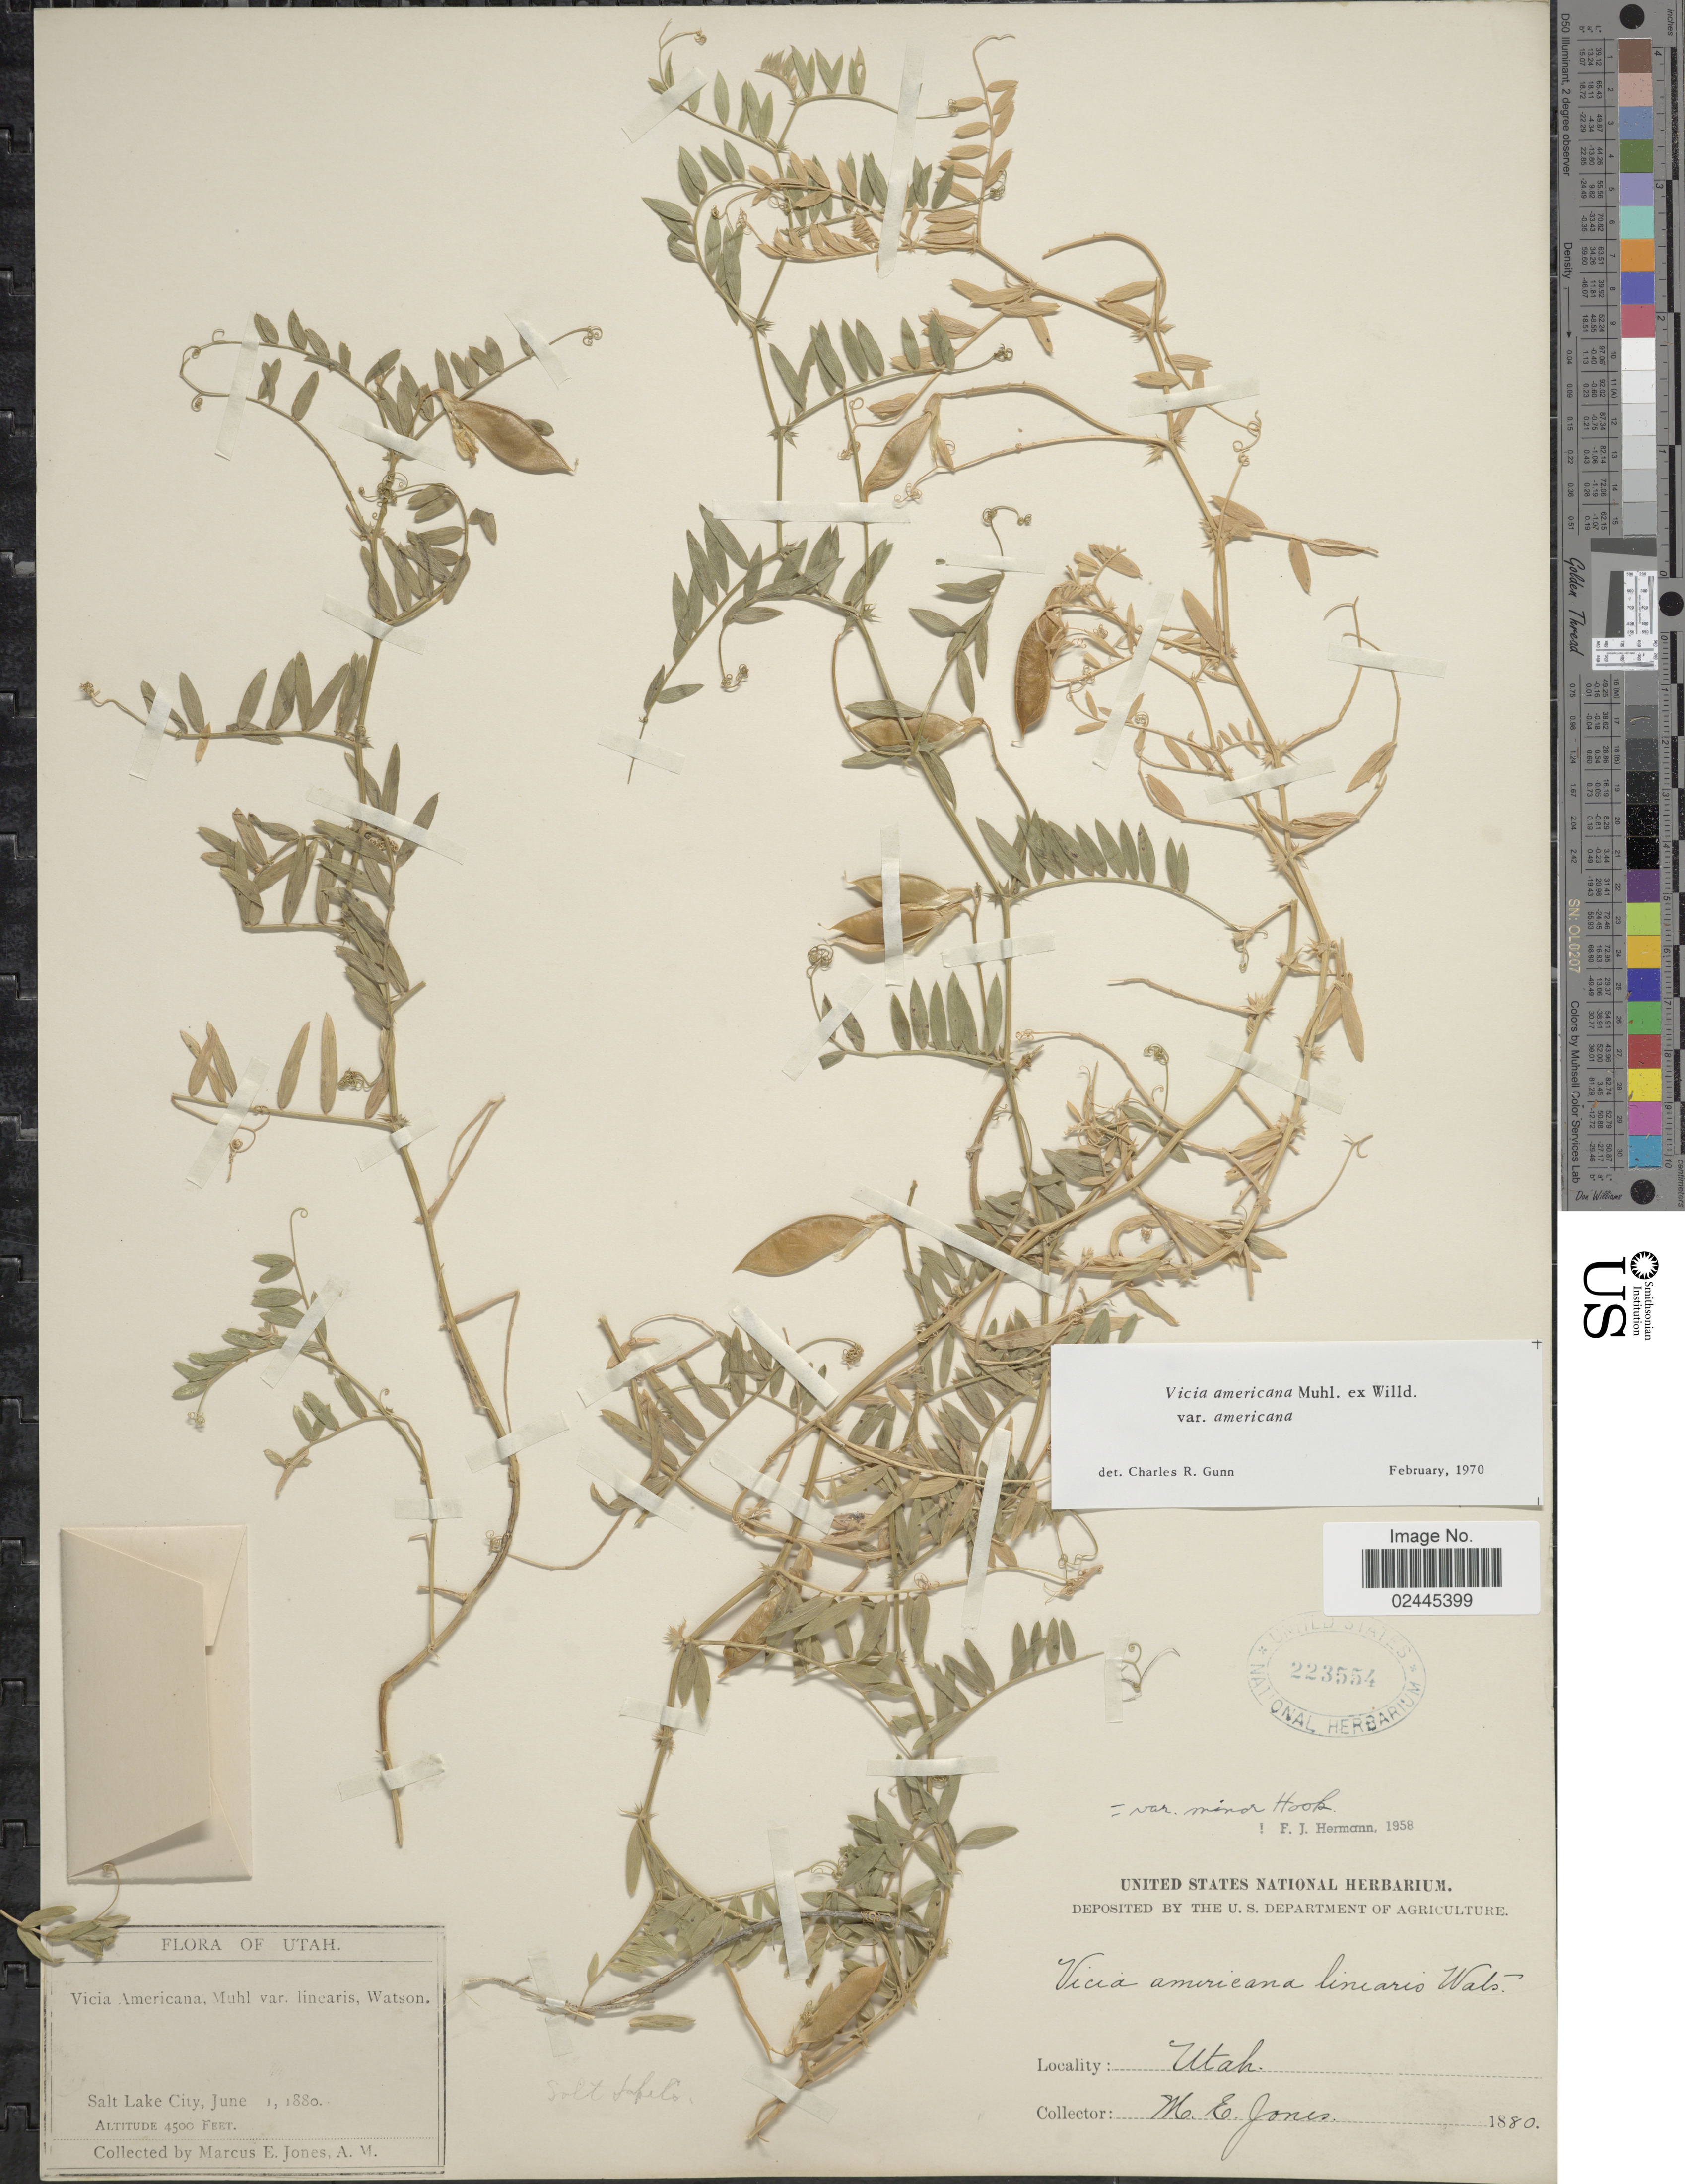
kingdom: Plantae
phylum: Tracheophyta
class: Magnoliopsida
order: Fabales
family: Fabaceae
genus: Vicia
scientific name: Vicia americana var. americana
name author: Muhl. ex Willd.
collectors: M. E. Jones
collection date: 1880-06-01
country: United States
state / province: Utah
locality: Saolt Lake City. Salt Lake Co.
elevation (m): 1372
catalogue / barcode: US 223554